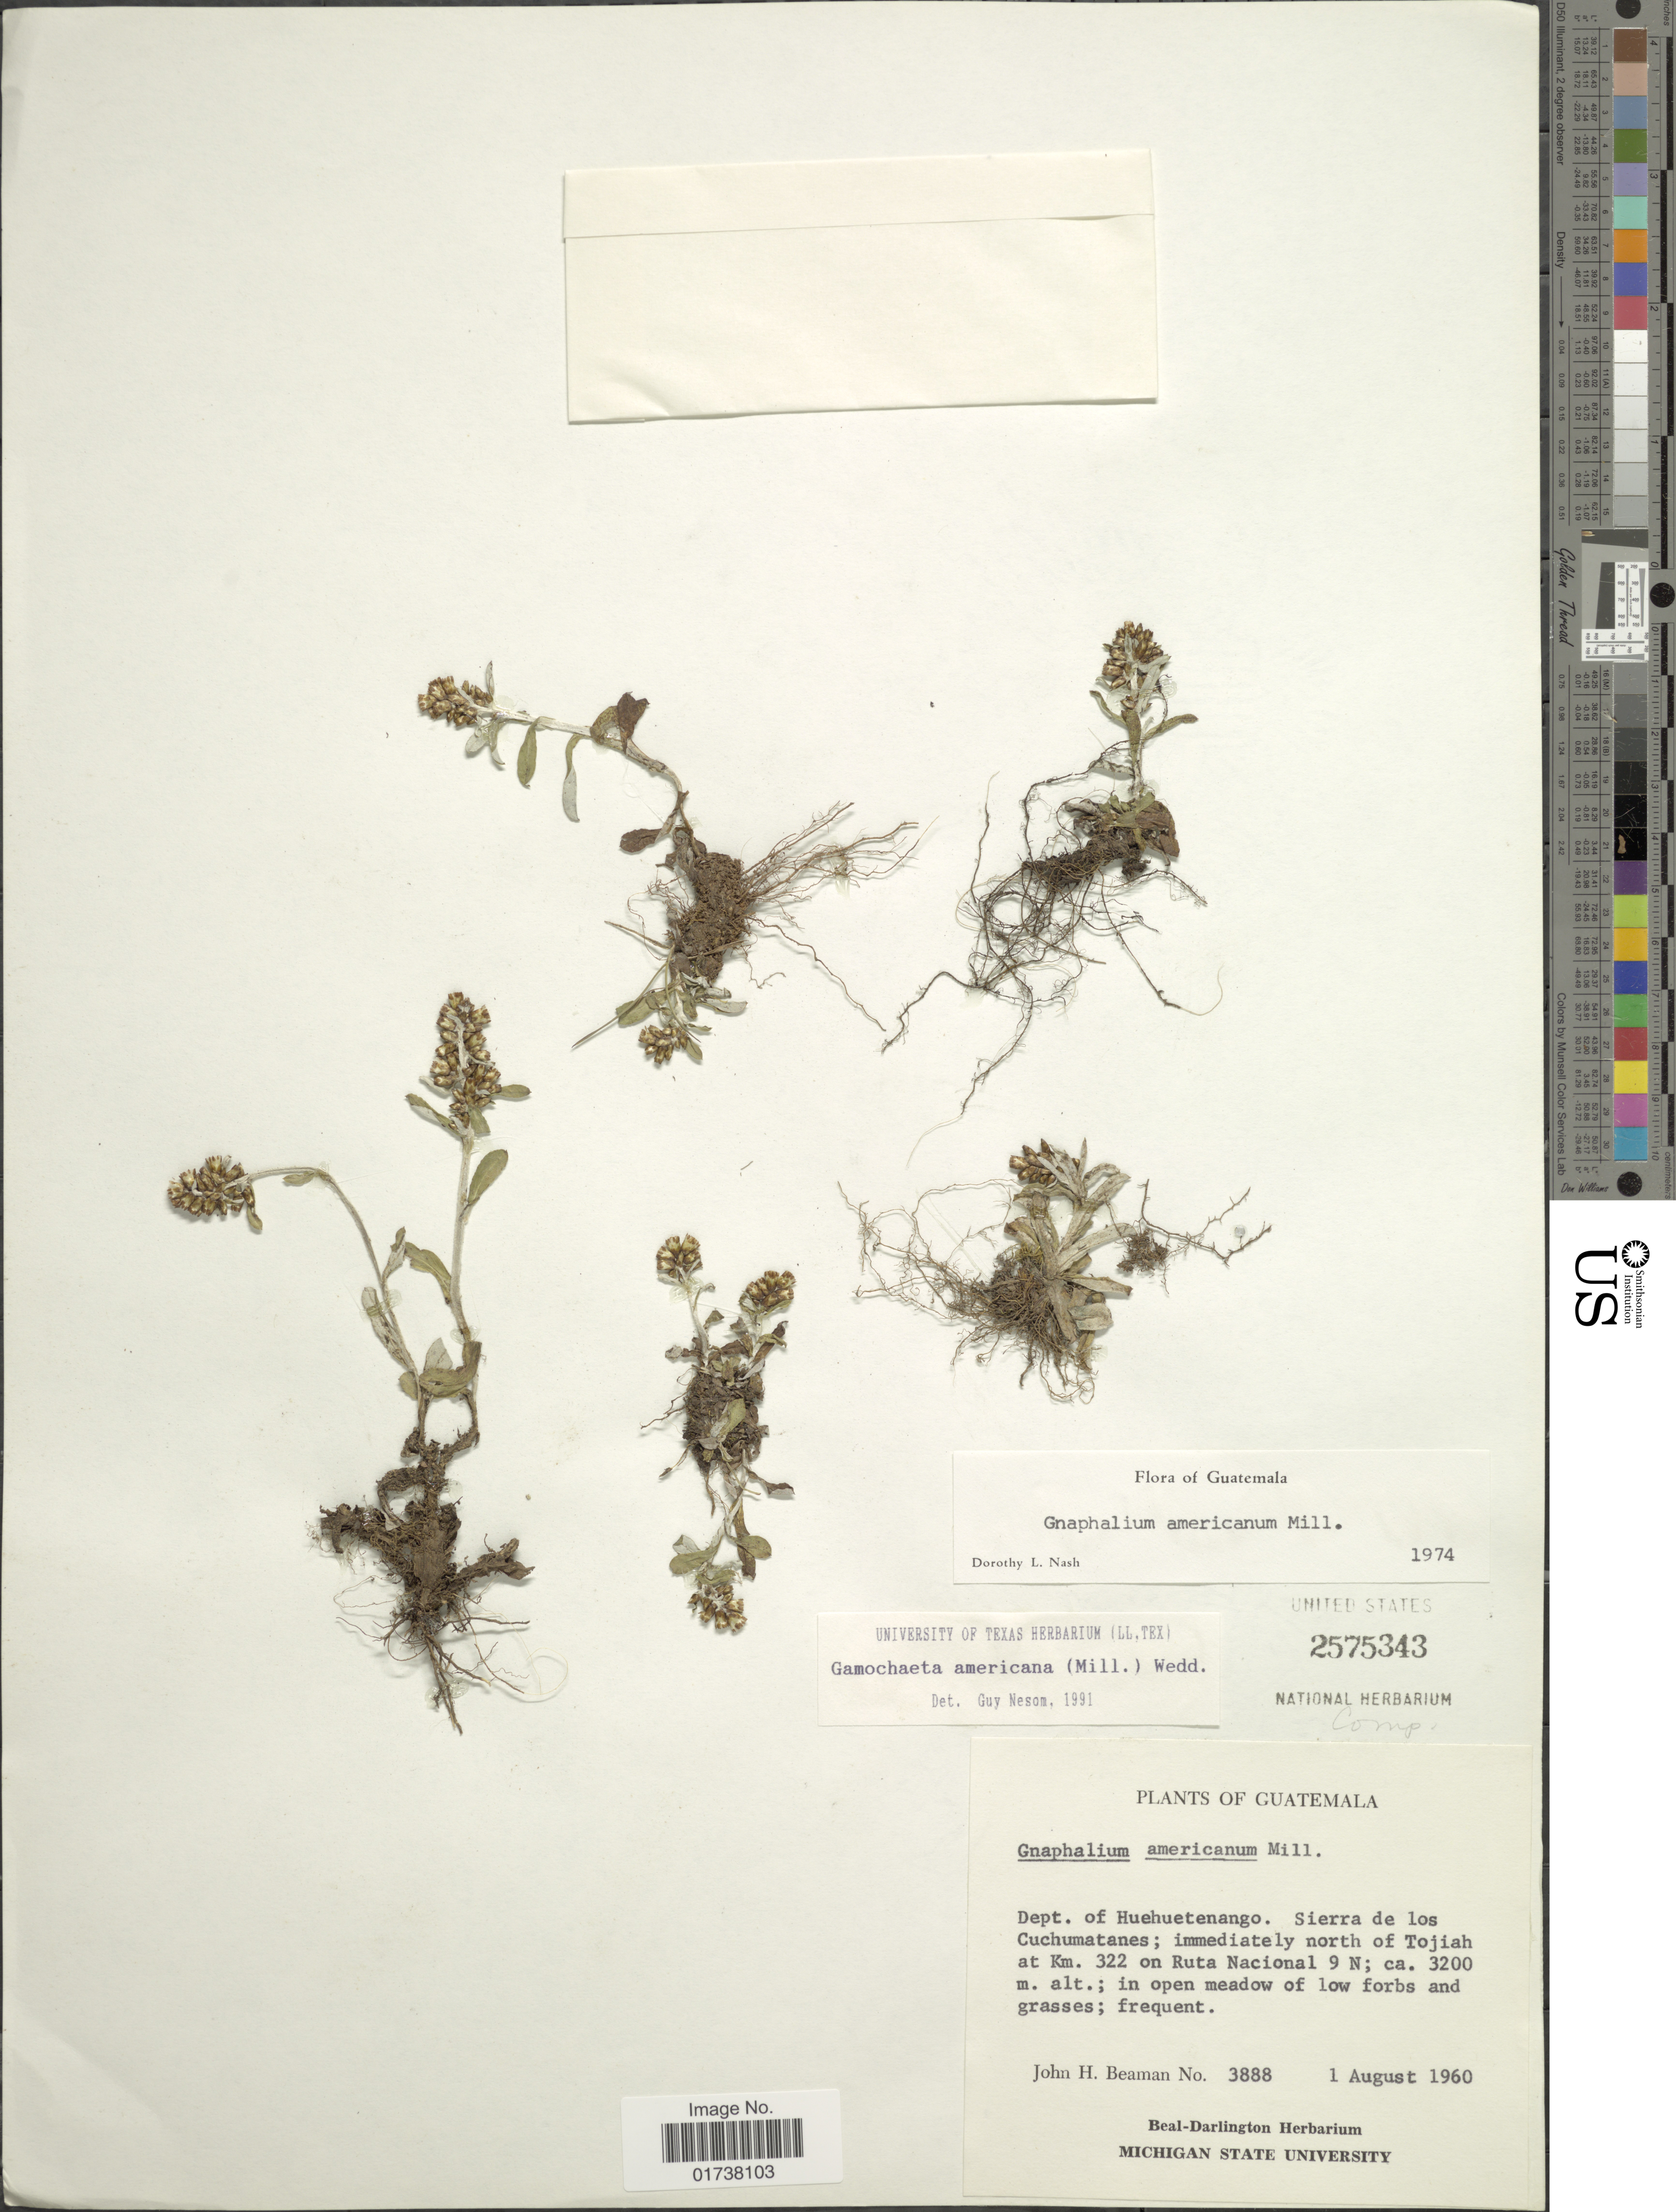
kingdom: Plantae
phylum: Tracheophyta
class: Magnoliopsida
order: Asterales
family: Asteraceae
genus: Gamochaeta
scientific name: Gamochaeta americana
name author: (Mill.) Wedd.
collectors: J. H. Beaman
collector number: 3888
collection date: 1960-08-01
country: Guatemala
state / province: Huehuetenango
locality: Dept. of Huehuetenango, Sierra de los Cuchumatanes: immediately north of Tojiah at Km. 322 on Ruta Nacional 9 N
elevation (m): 3200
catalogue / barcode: US 2575343